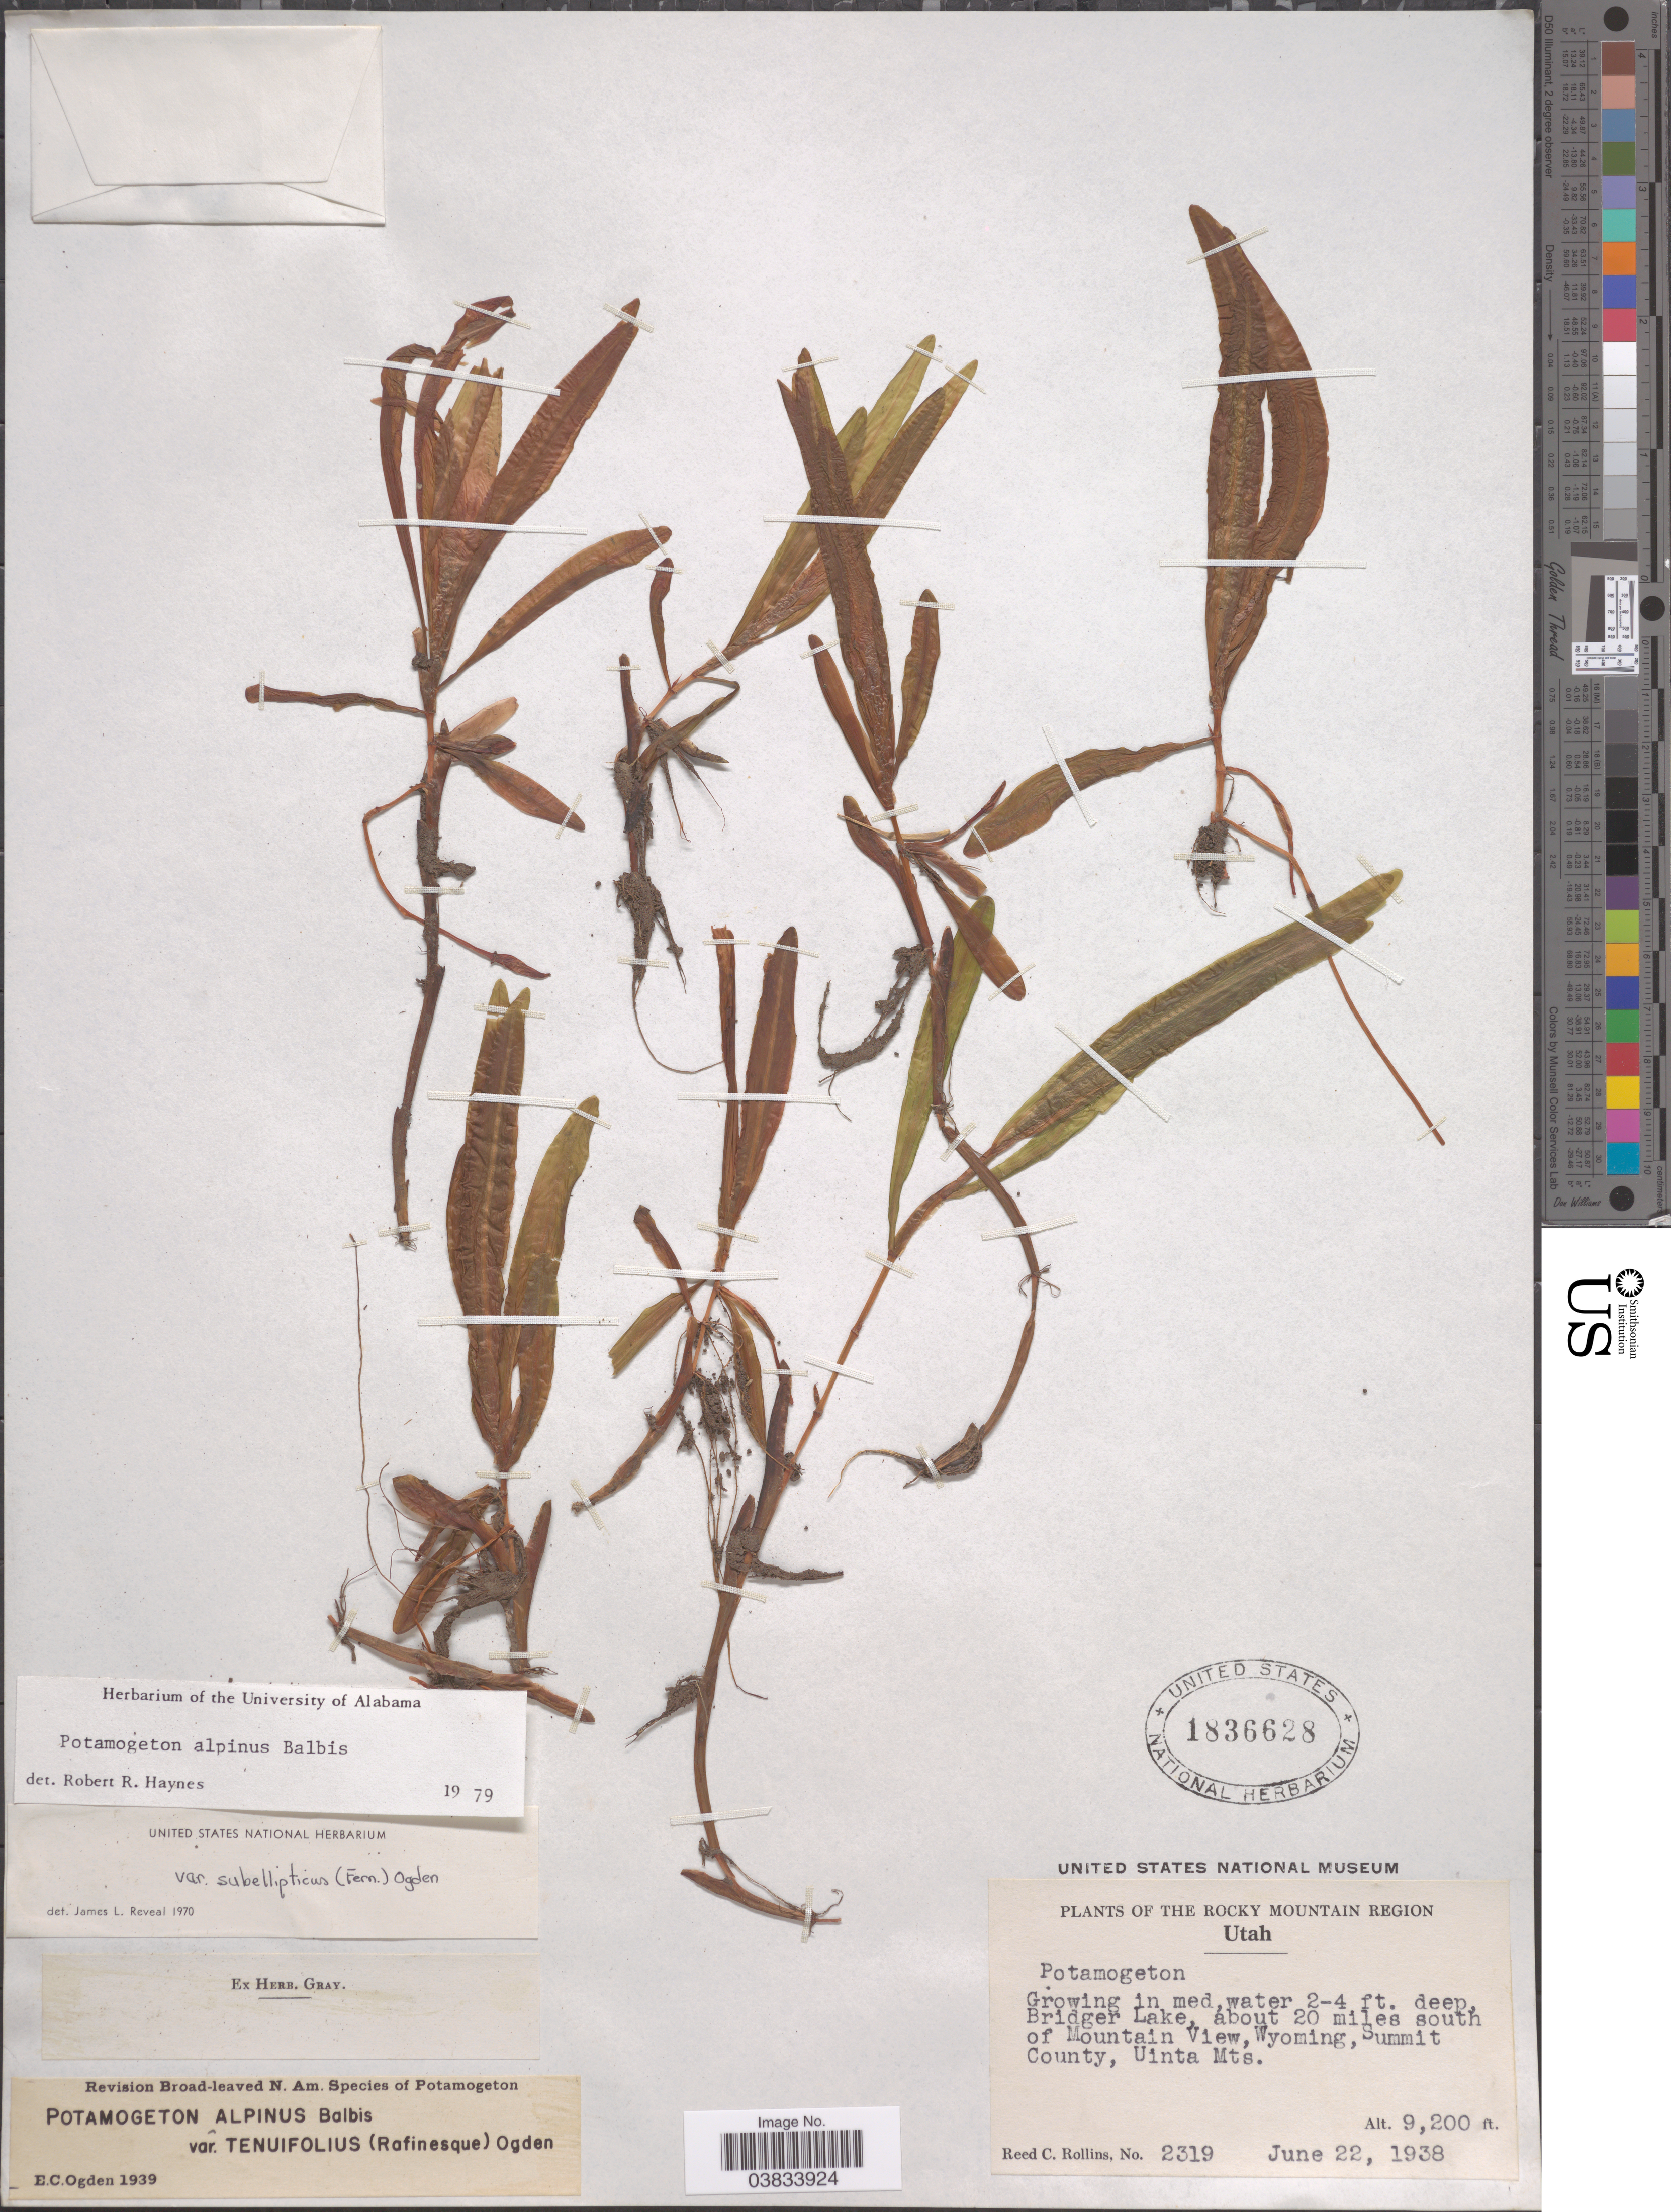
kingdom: Plantae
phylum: Tracheophyta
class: Liliopsida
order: Alismatales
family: Potamogetonaceae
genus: Potamogeton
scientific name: Potamogeton alpinus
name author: Balb.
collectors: R. C. Rollins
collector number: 2319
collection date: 1938-06-22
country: United States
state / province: Wyoming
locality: The Rocky Mountain Region. Bridger Lake, about 20 miles south of Mountain View, Wyoming, Summit County, Uinta Mts.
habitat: growing in water 2-4 ft deep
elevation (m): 2804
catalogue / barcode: US 1836628